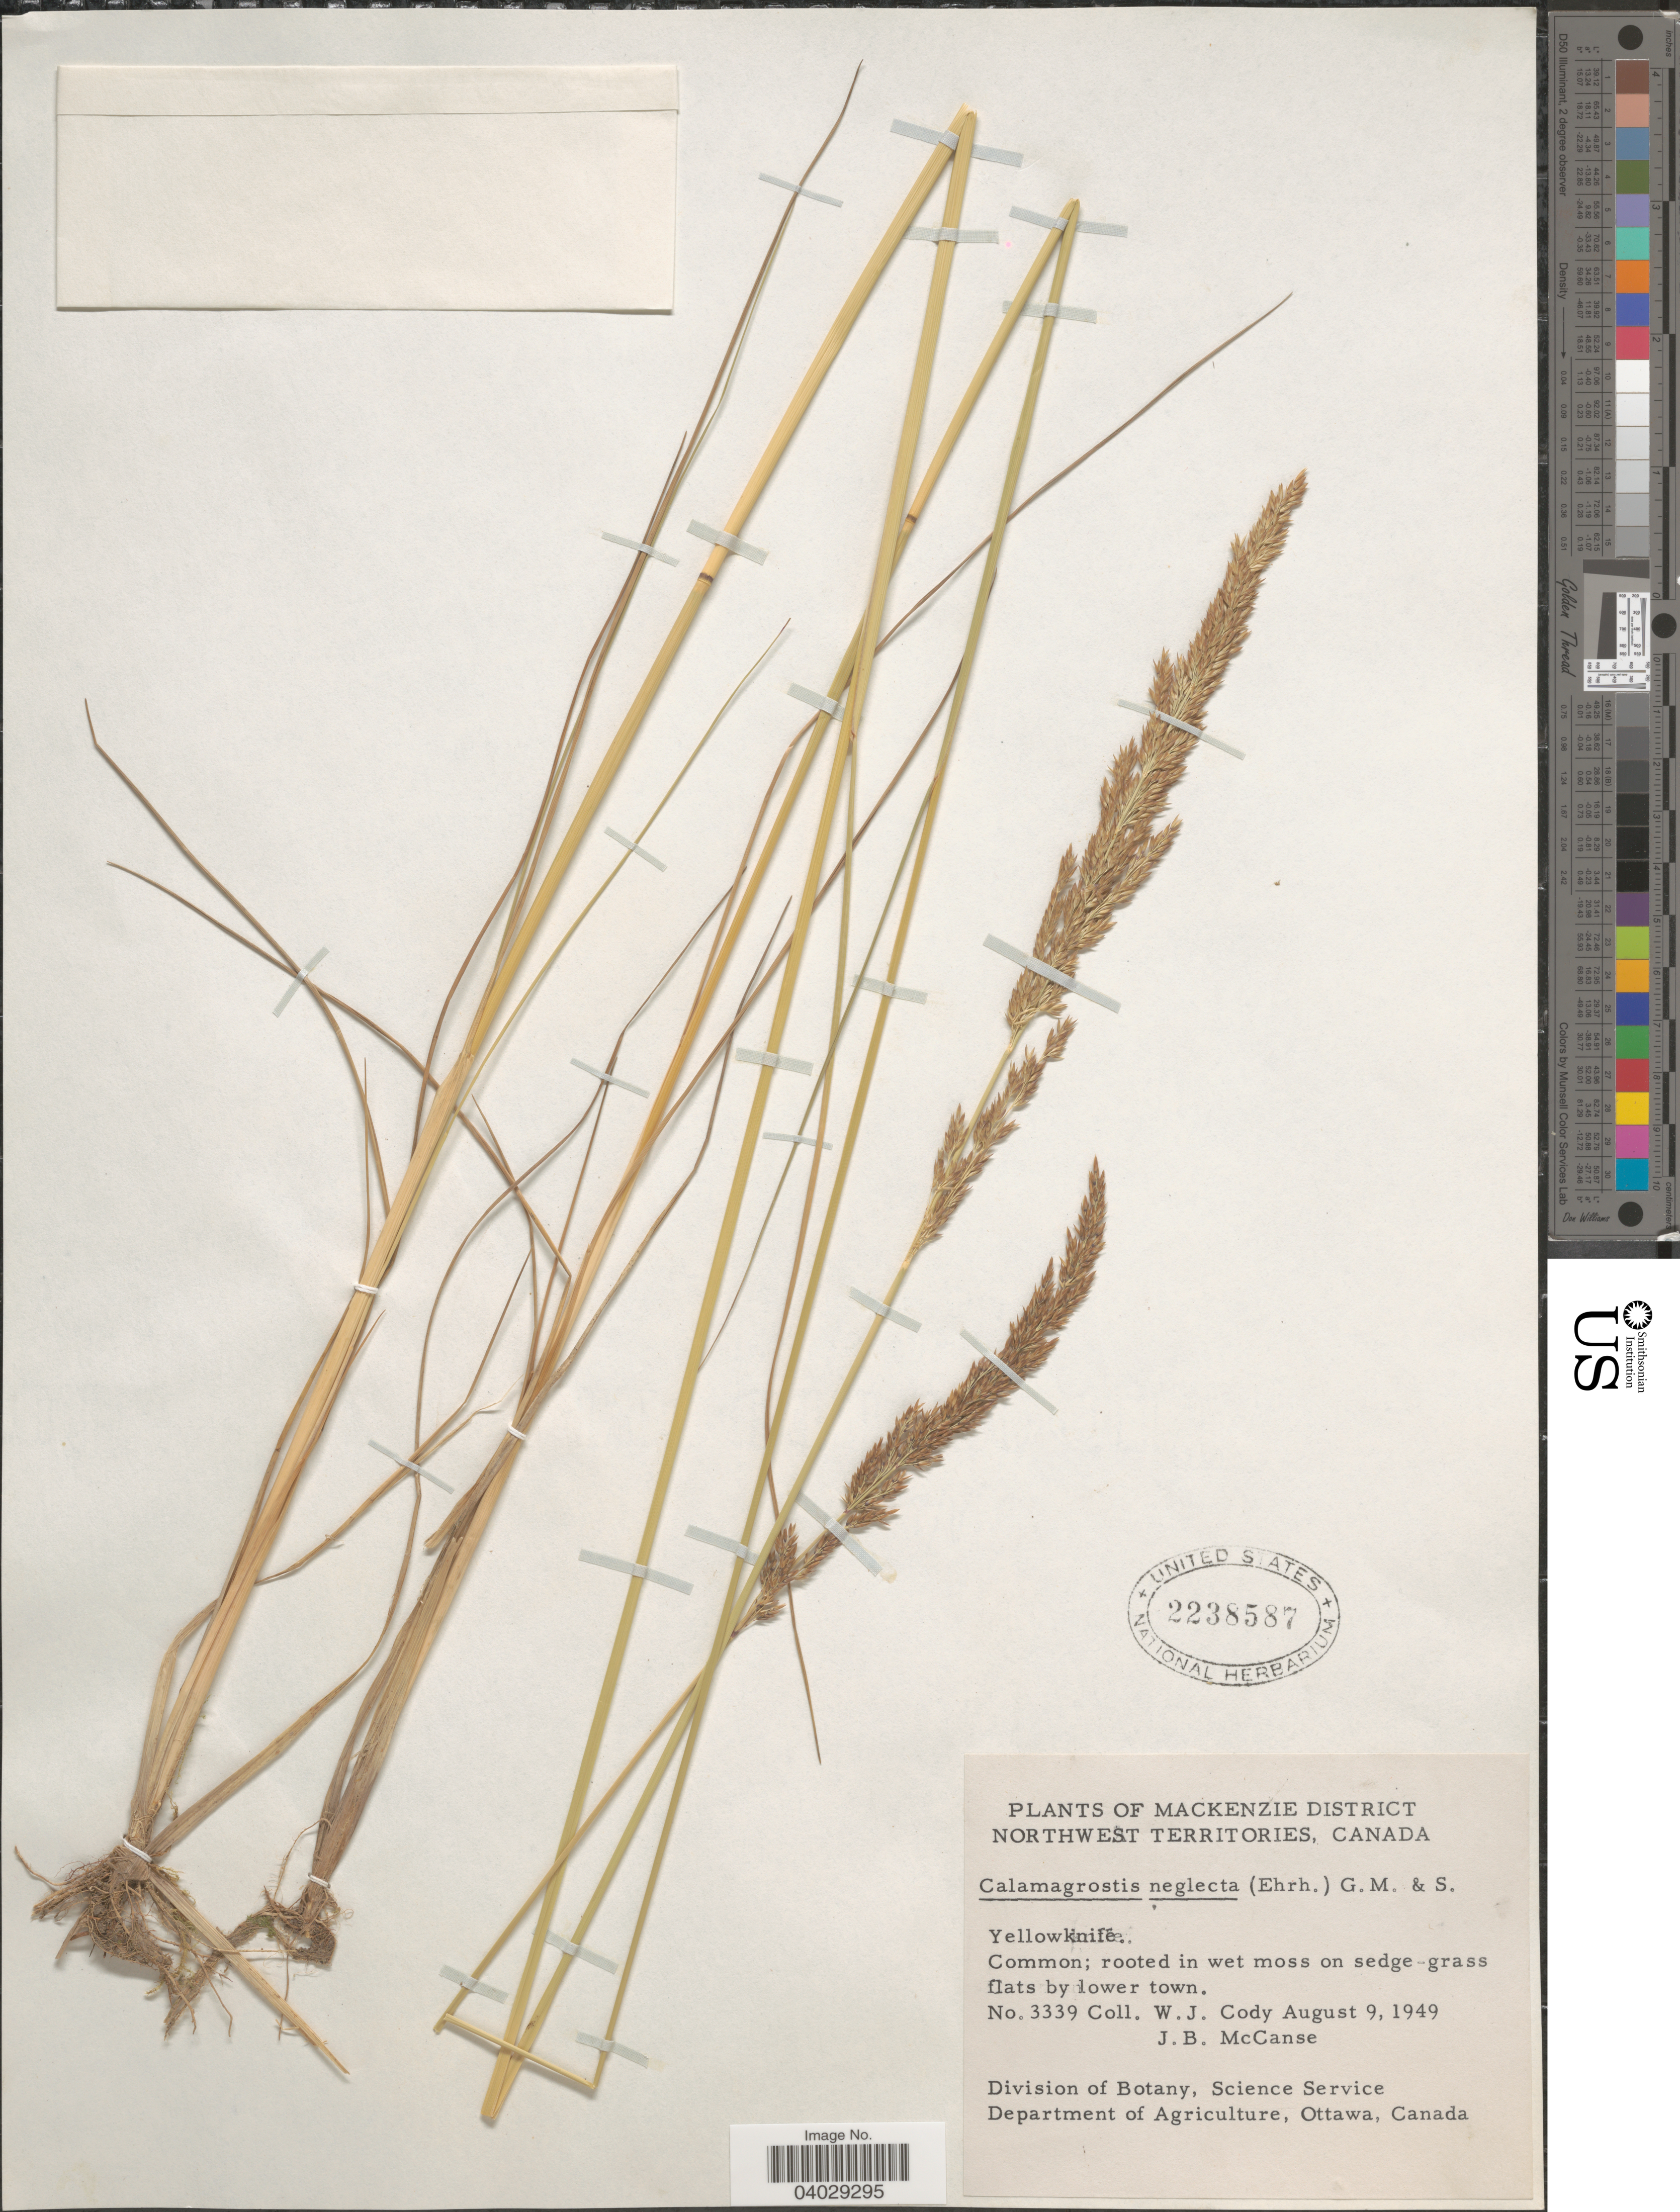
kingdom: Plantae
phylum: Tracheophyta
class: Liliopsida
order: Poales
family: Poaceae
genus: Calamagrostis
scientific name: Calamagrostis neglecta (Ehrh.) Gaertner et al.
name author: (Ehrhart) G. Gaertn. et al.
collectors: W. Cody & J. McCanse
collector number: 3339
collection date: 1949-08-09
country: Canada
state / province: Northwest Territories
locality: Mackenzie District. Yellowknife.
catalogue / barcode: US 2238587